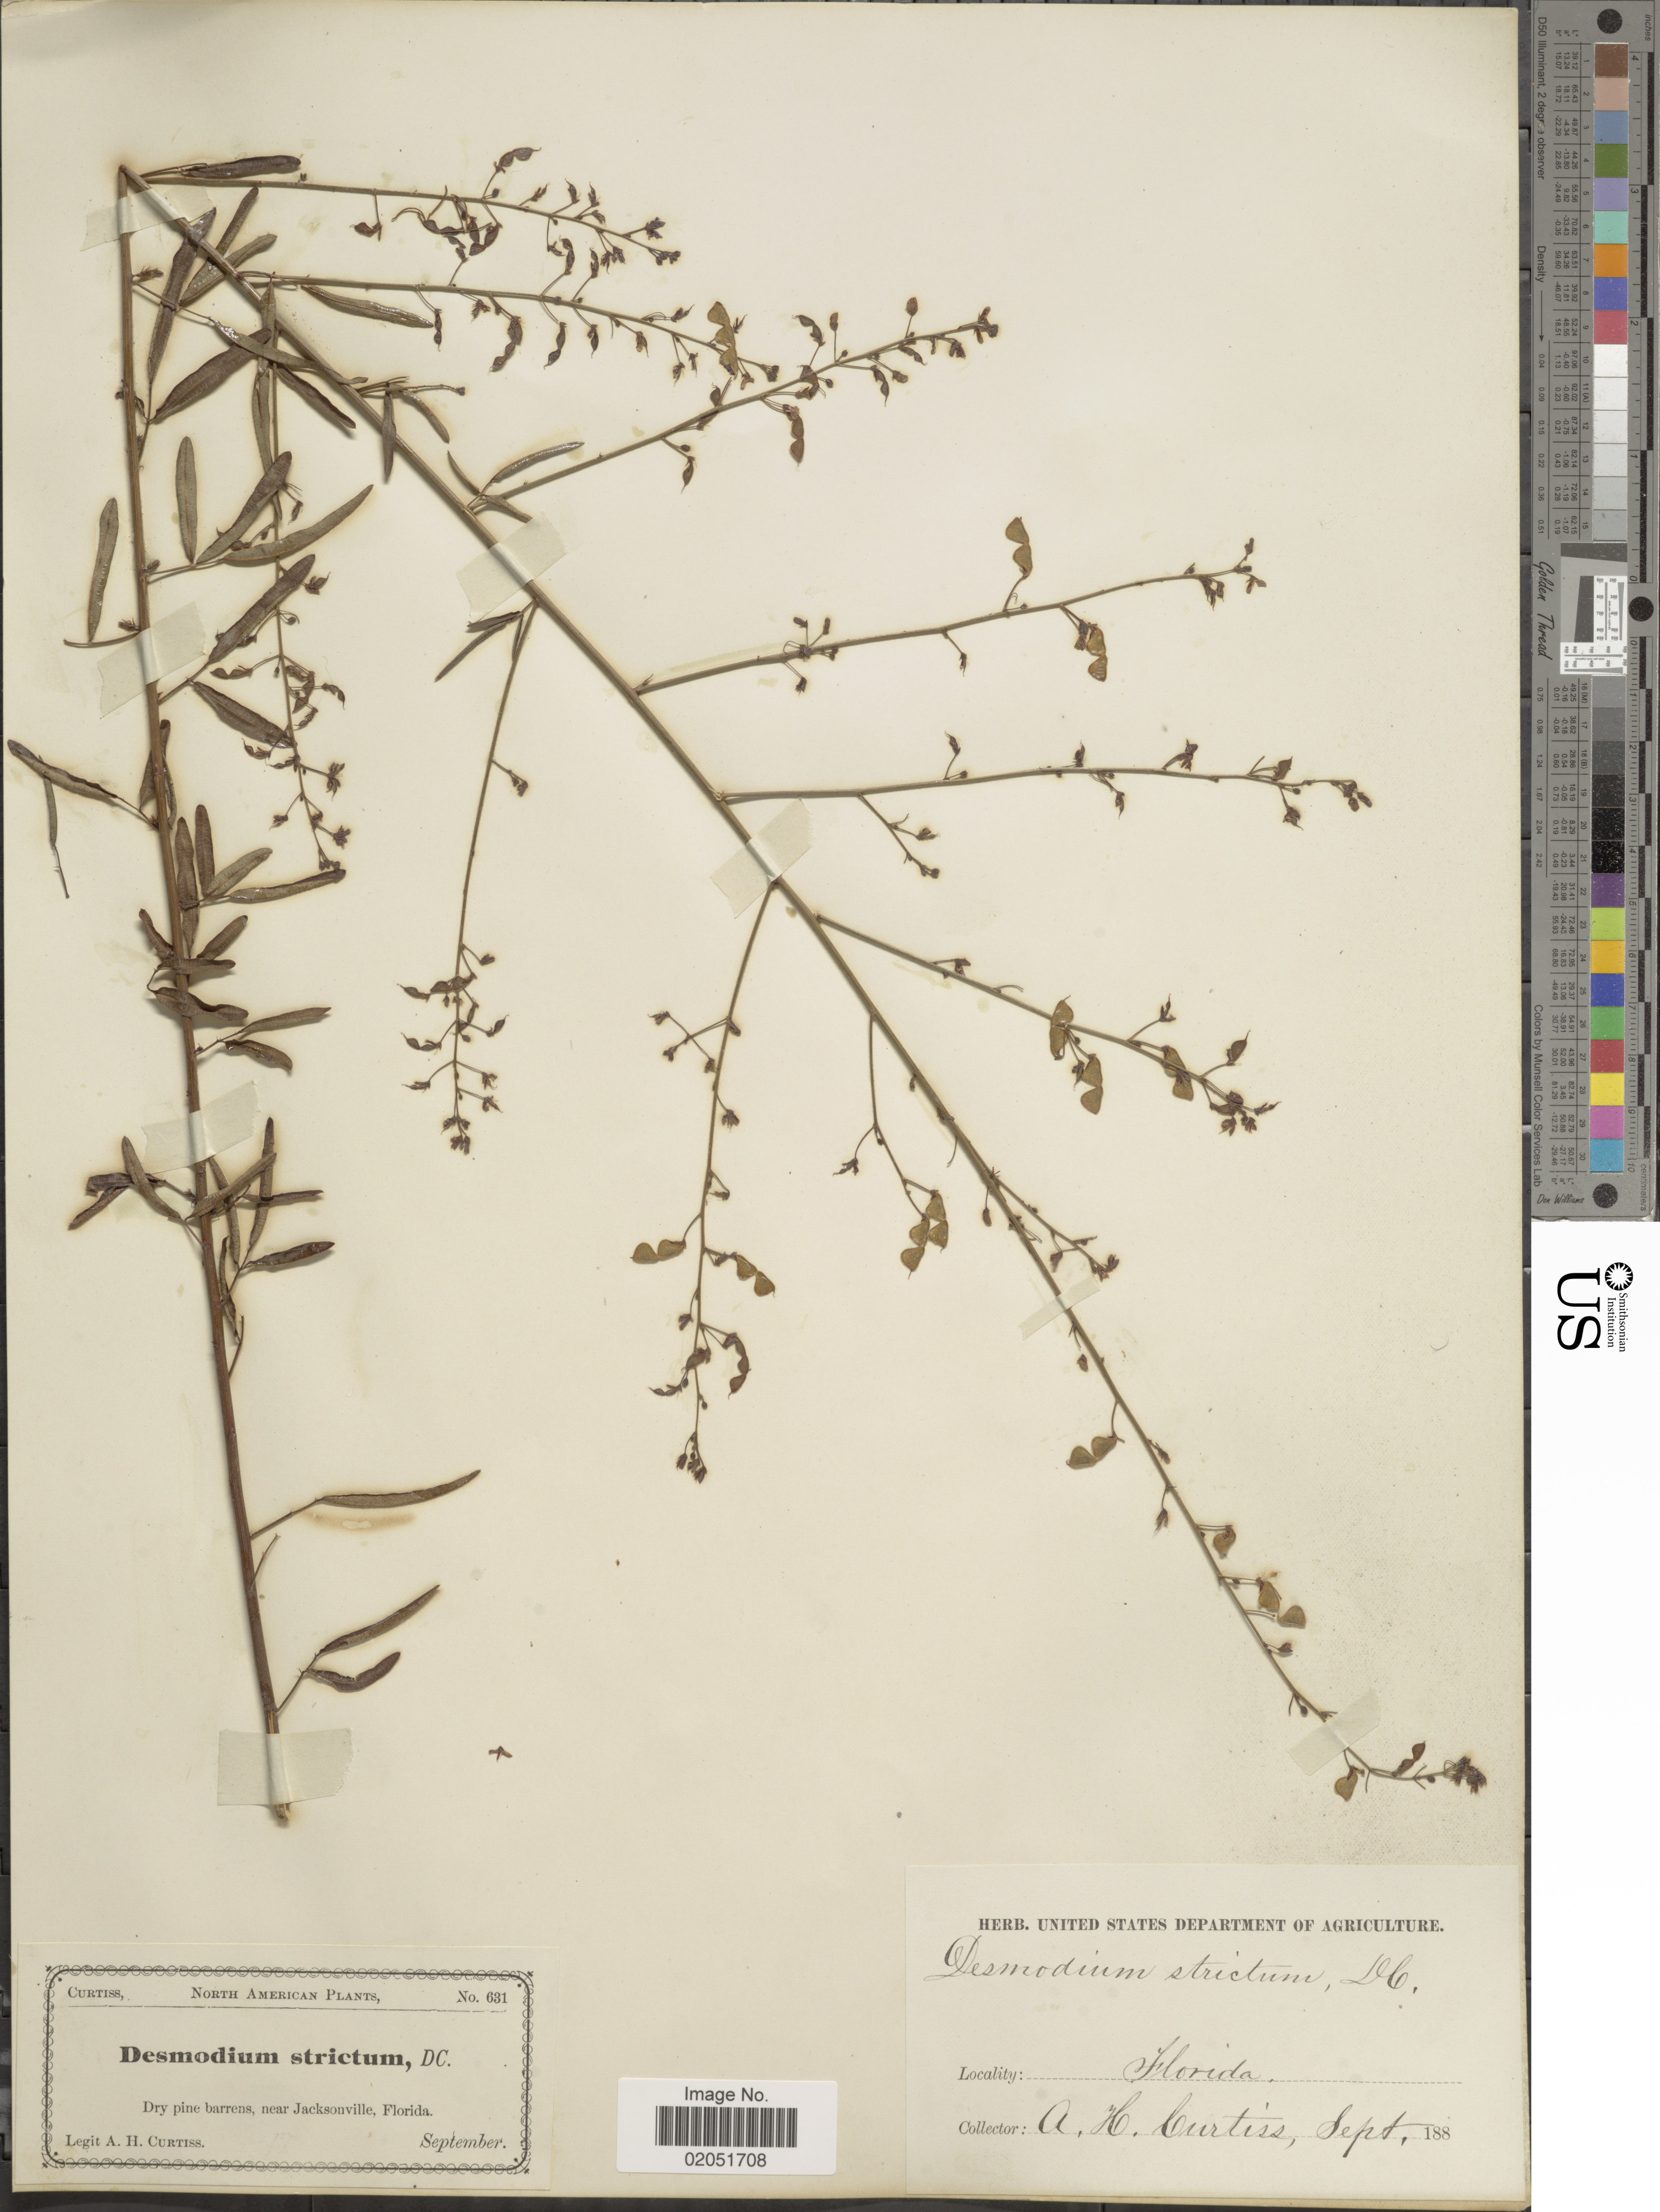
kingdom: Plantae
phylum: Tracheophyta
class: Magnoliopsida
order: Fabales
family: Fabaceae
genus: Desmodium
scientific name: Desmodium strictum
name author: (Pursh) DC.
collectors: A. H. Curtiss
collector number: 631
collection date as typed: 188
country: United States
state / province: Florida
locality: Near Jacksonville, Florida